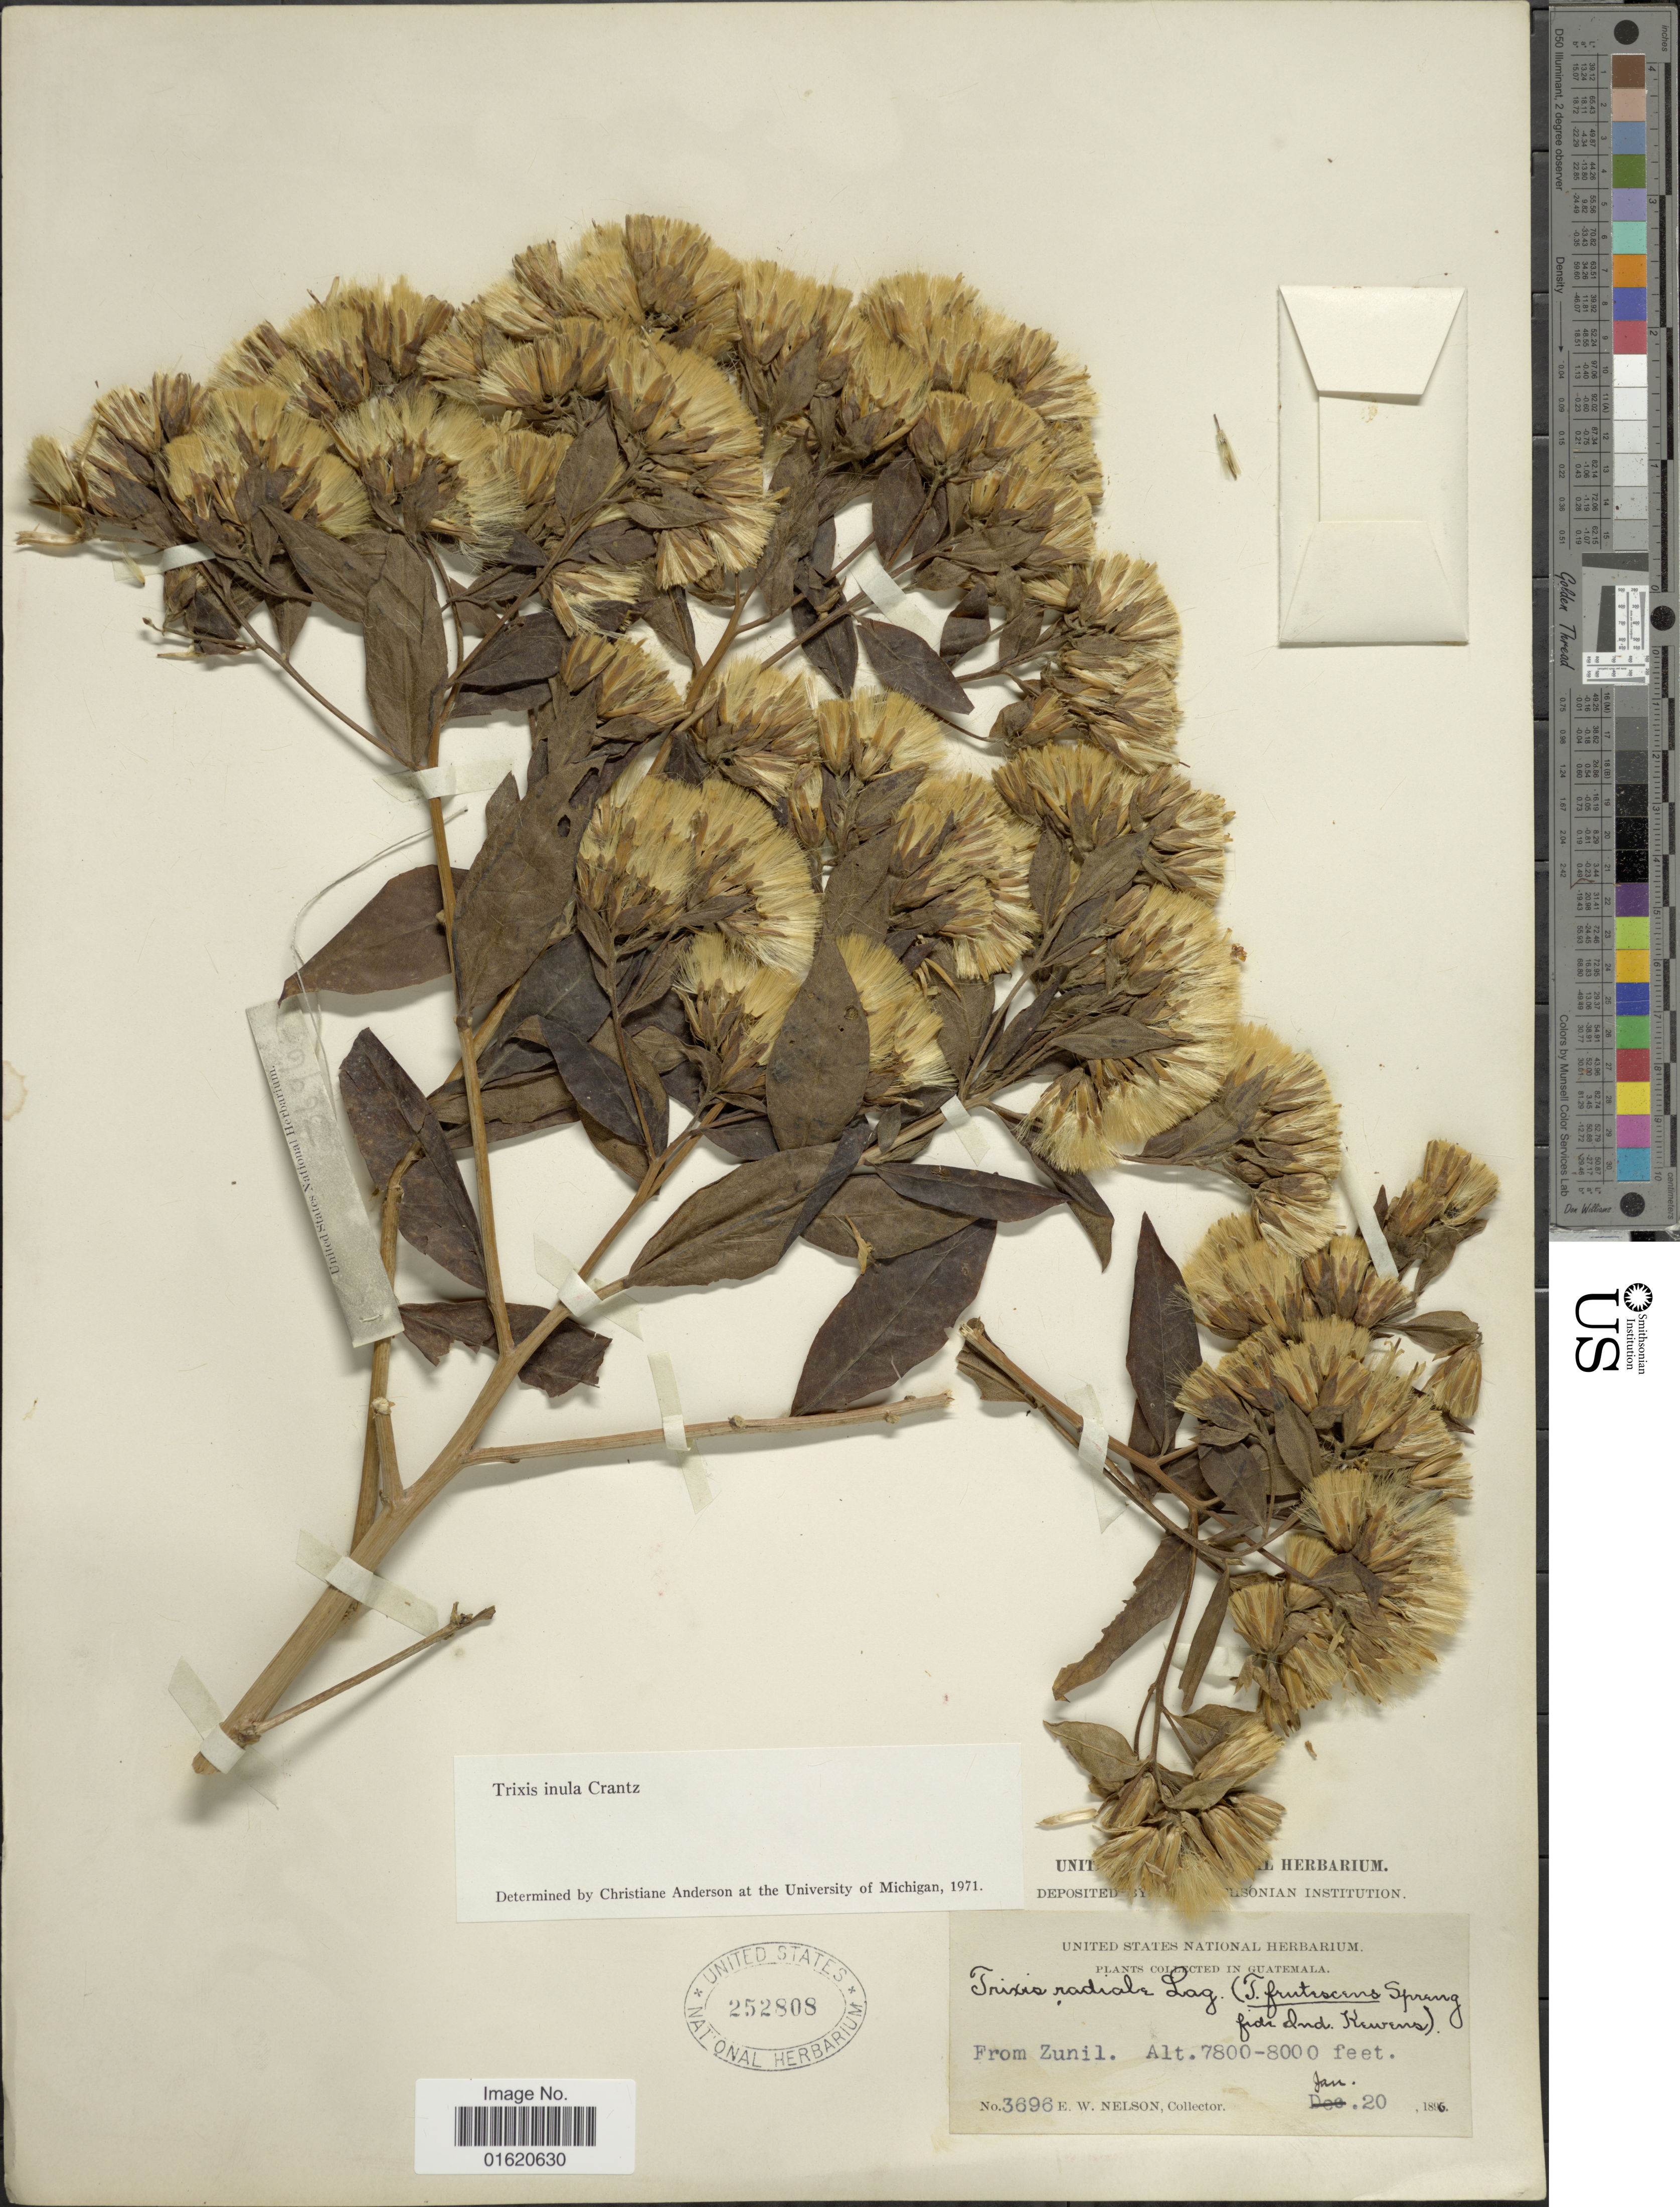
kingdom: Plantae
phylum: Tracheophyta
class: Magnoliopsida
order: Asterales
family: Asteraceae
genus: Trixis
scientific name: Trixis inula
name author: Crantz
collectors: E. W. Nelson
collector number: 3696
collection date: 1896-01-20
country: Guatemala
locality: From Zunil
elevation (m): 2377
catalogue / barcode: US 252808